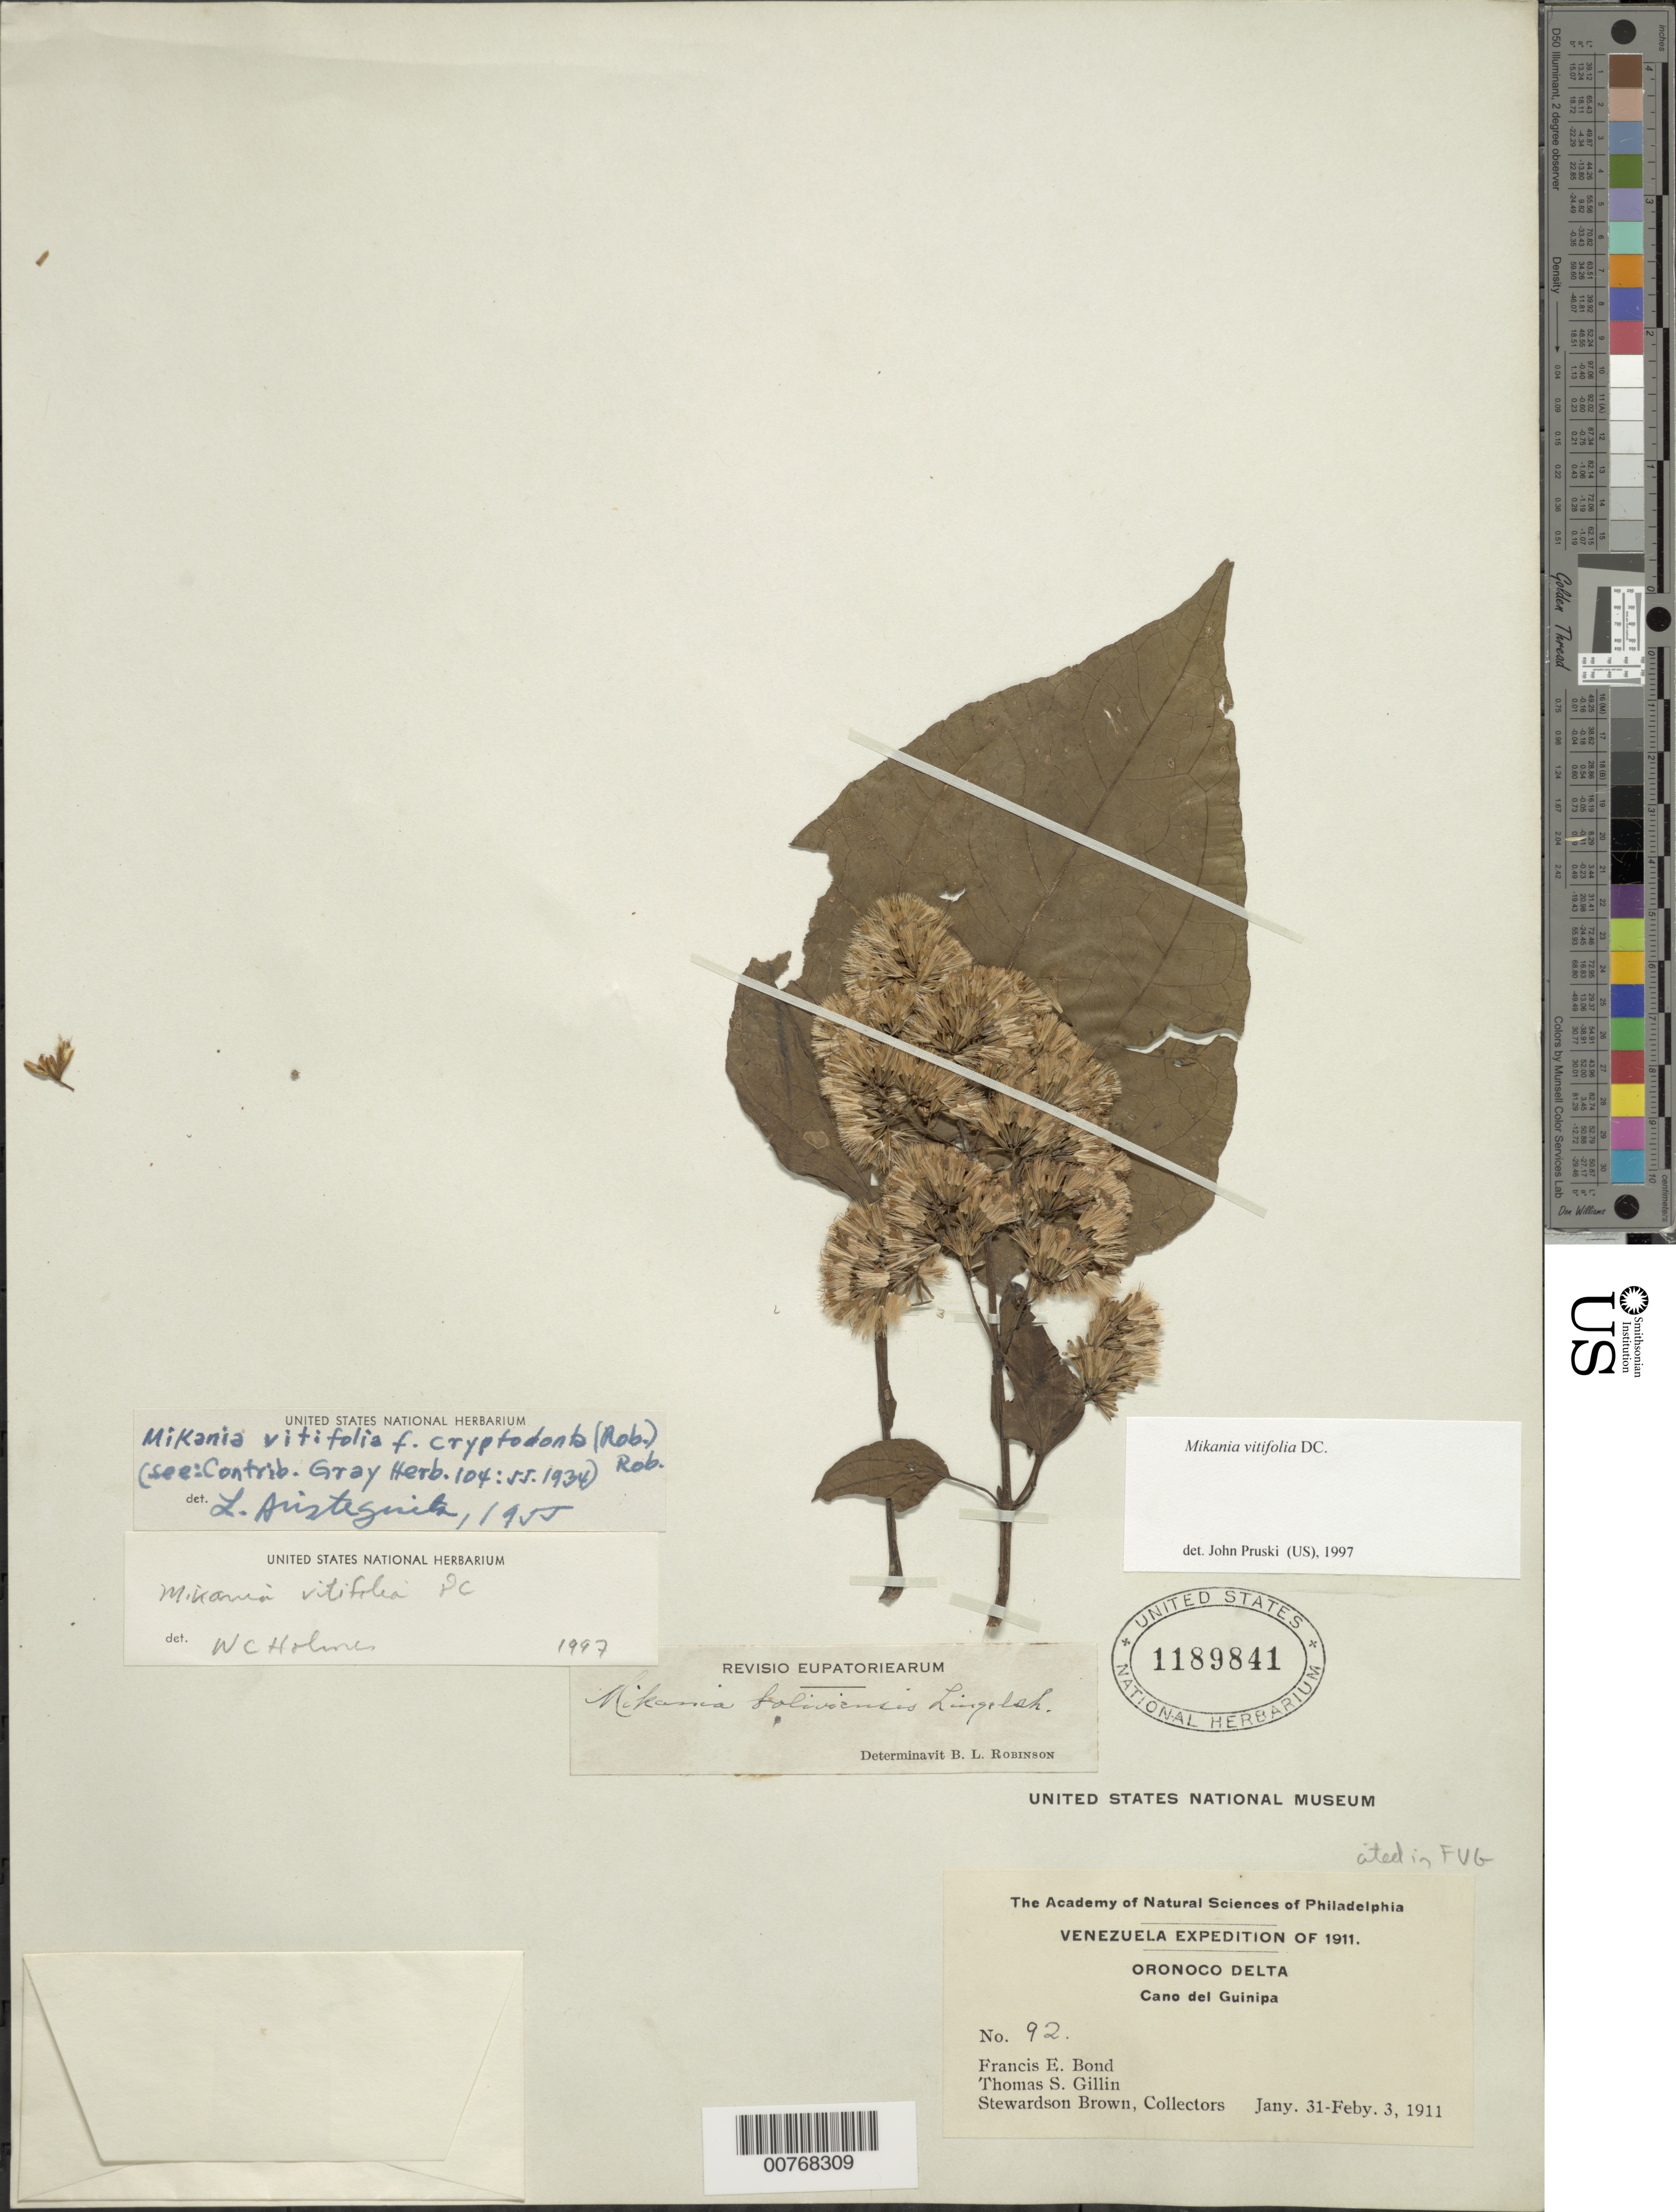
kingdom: Plantae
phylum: Tracheophyta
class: Magnoliopsida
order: Asterales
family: Asteraceae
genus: Mikania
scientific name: Mikania vitifolia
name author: DC.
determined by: Holmes, W. C.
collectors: F. Bond, T. Gillin & S. Brown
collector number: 92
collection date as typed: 31 January -3 February 1911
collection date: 1911-01-31/1911-02-03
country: Venezuela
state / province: Monagas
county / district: Maturin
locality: Oronoco Delta along Rio Guanipa, including Indian and Creole villages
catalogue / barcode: US 1189841